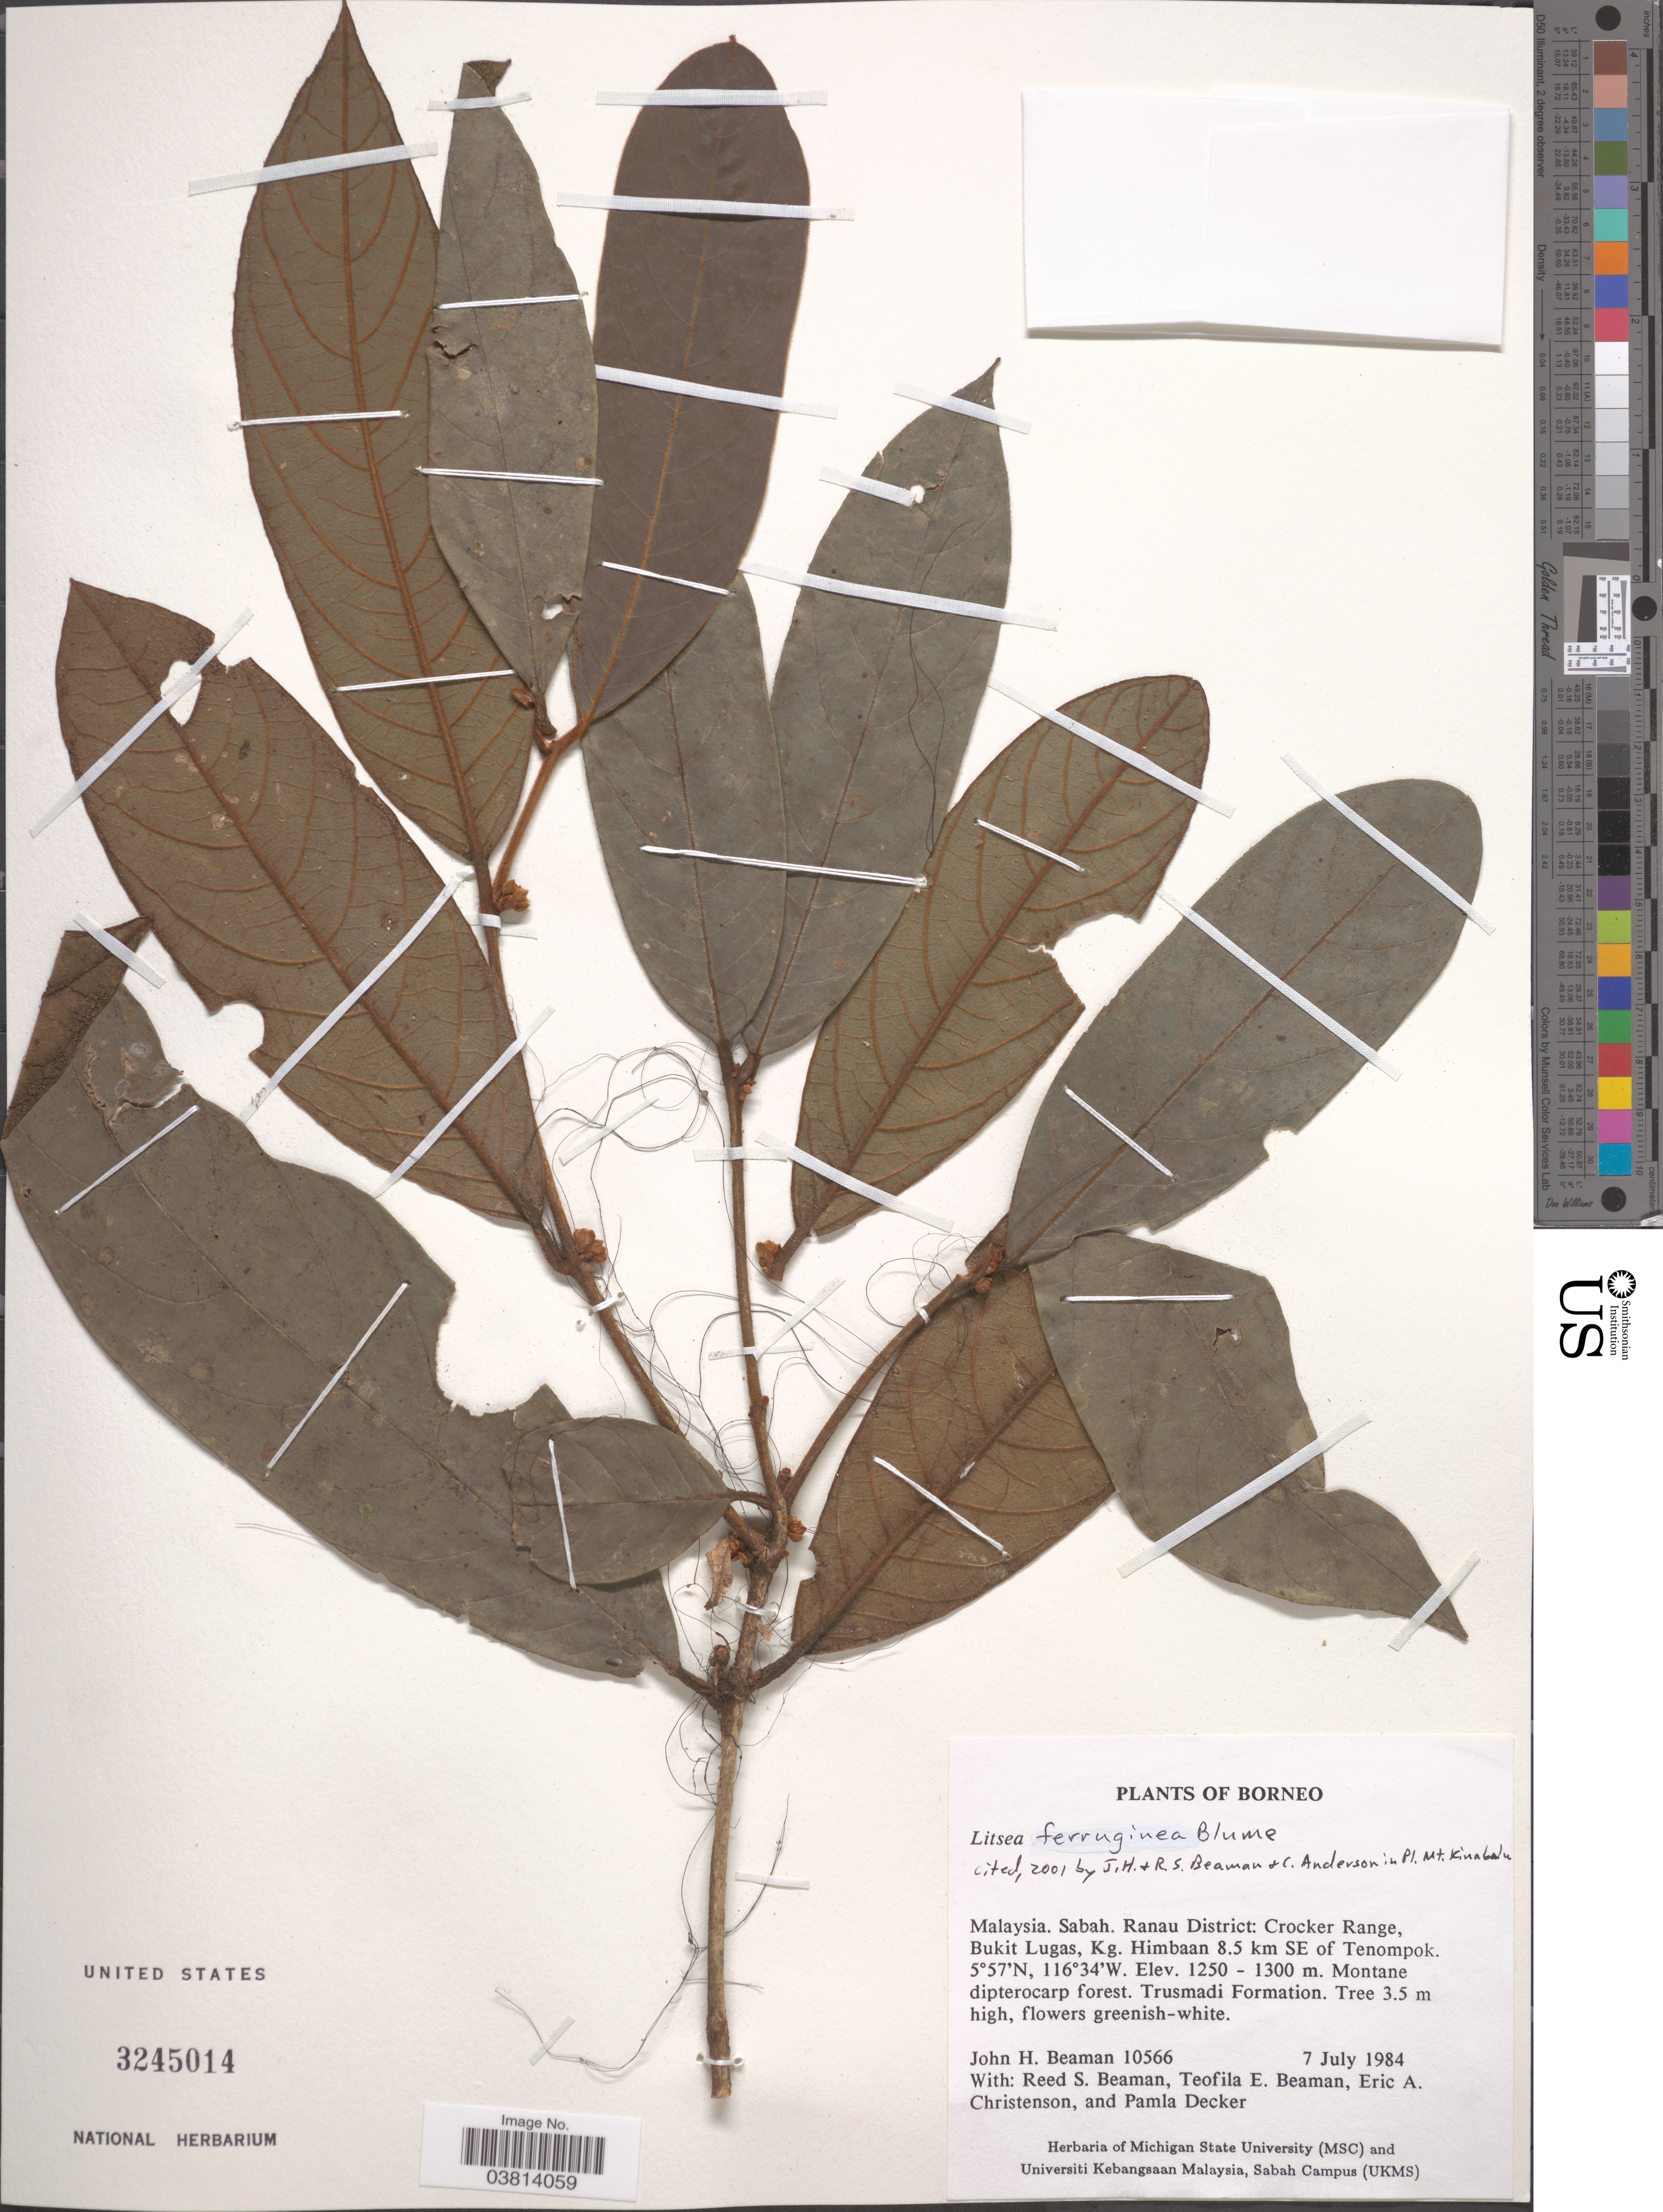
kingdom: Plantae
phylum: Tracheophyta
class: Magnoliopsida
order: Laurales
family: Lauraceae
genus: Litsea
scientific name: Litsea ferruginea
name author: Blume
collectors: J. H. Beaman, R. S. Beaman, T. E. Beaman, E. A. Christenson & P. Decker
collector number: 10566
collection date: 1984-07-07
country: Malaysia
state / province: Sabah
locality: Borneo. Ranau District: Crocker Range, Bukit Lugas, Kg. Himbaan 8.5 km SE of Tenompok.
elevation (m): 1250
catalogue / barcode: US 3245014